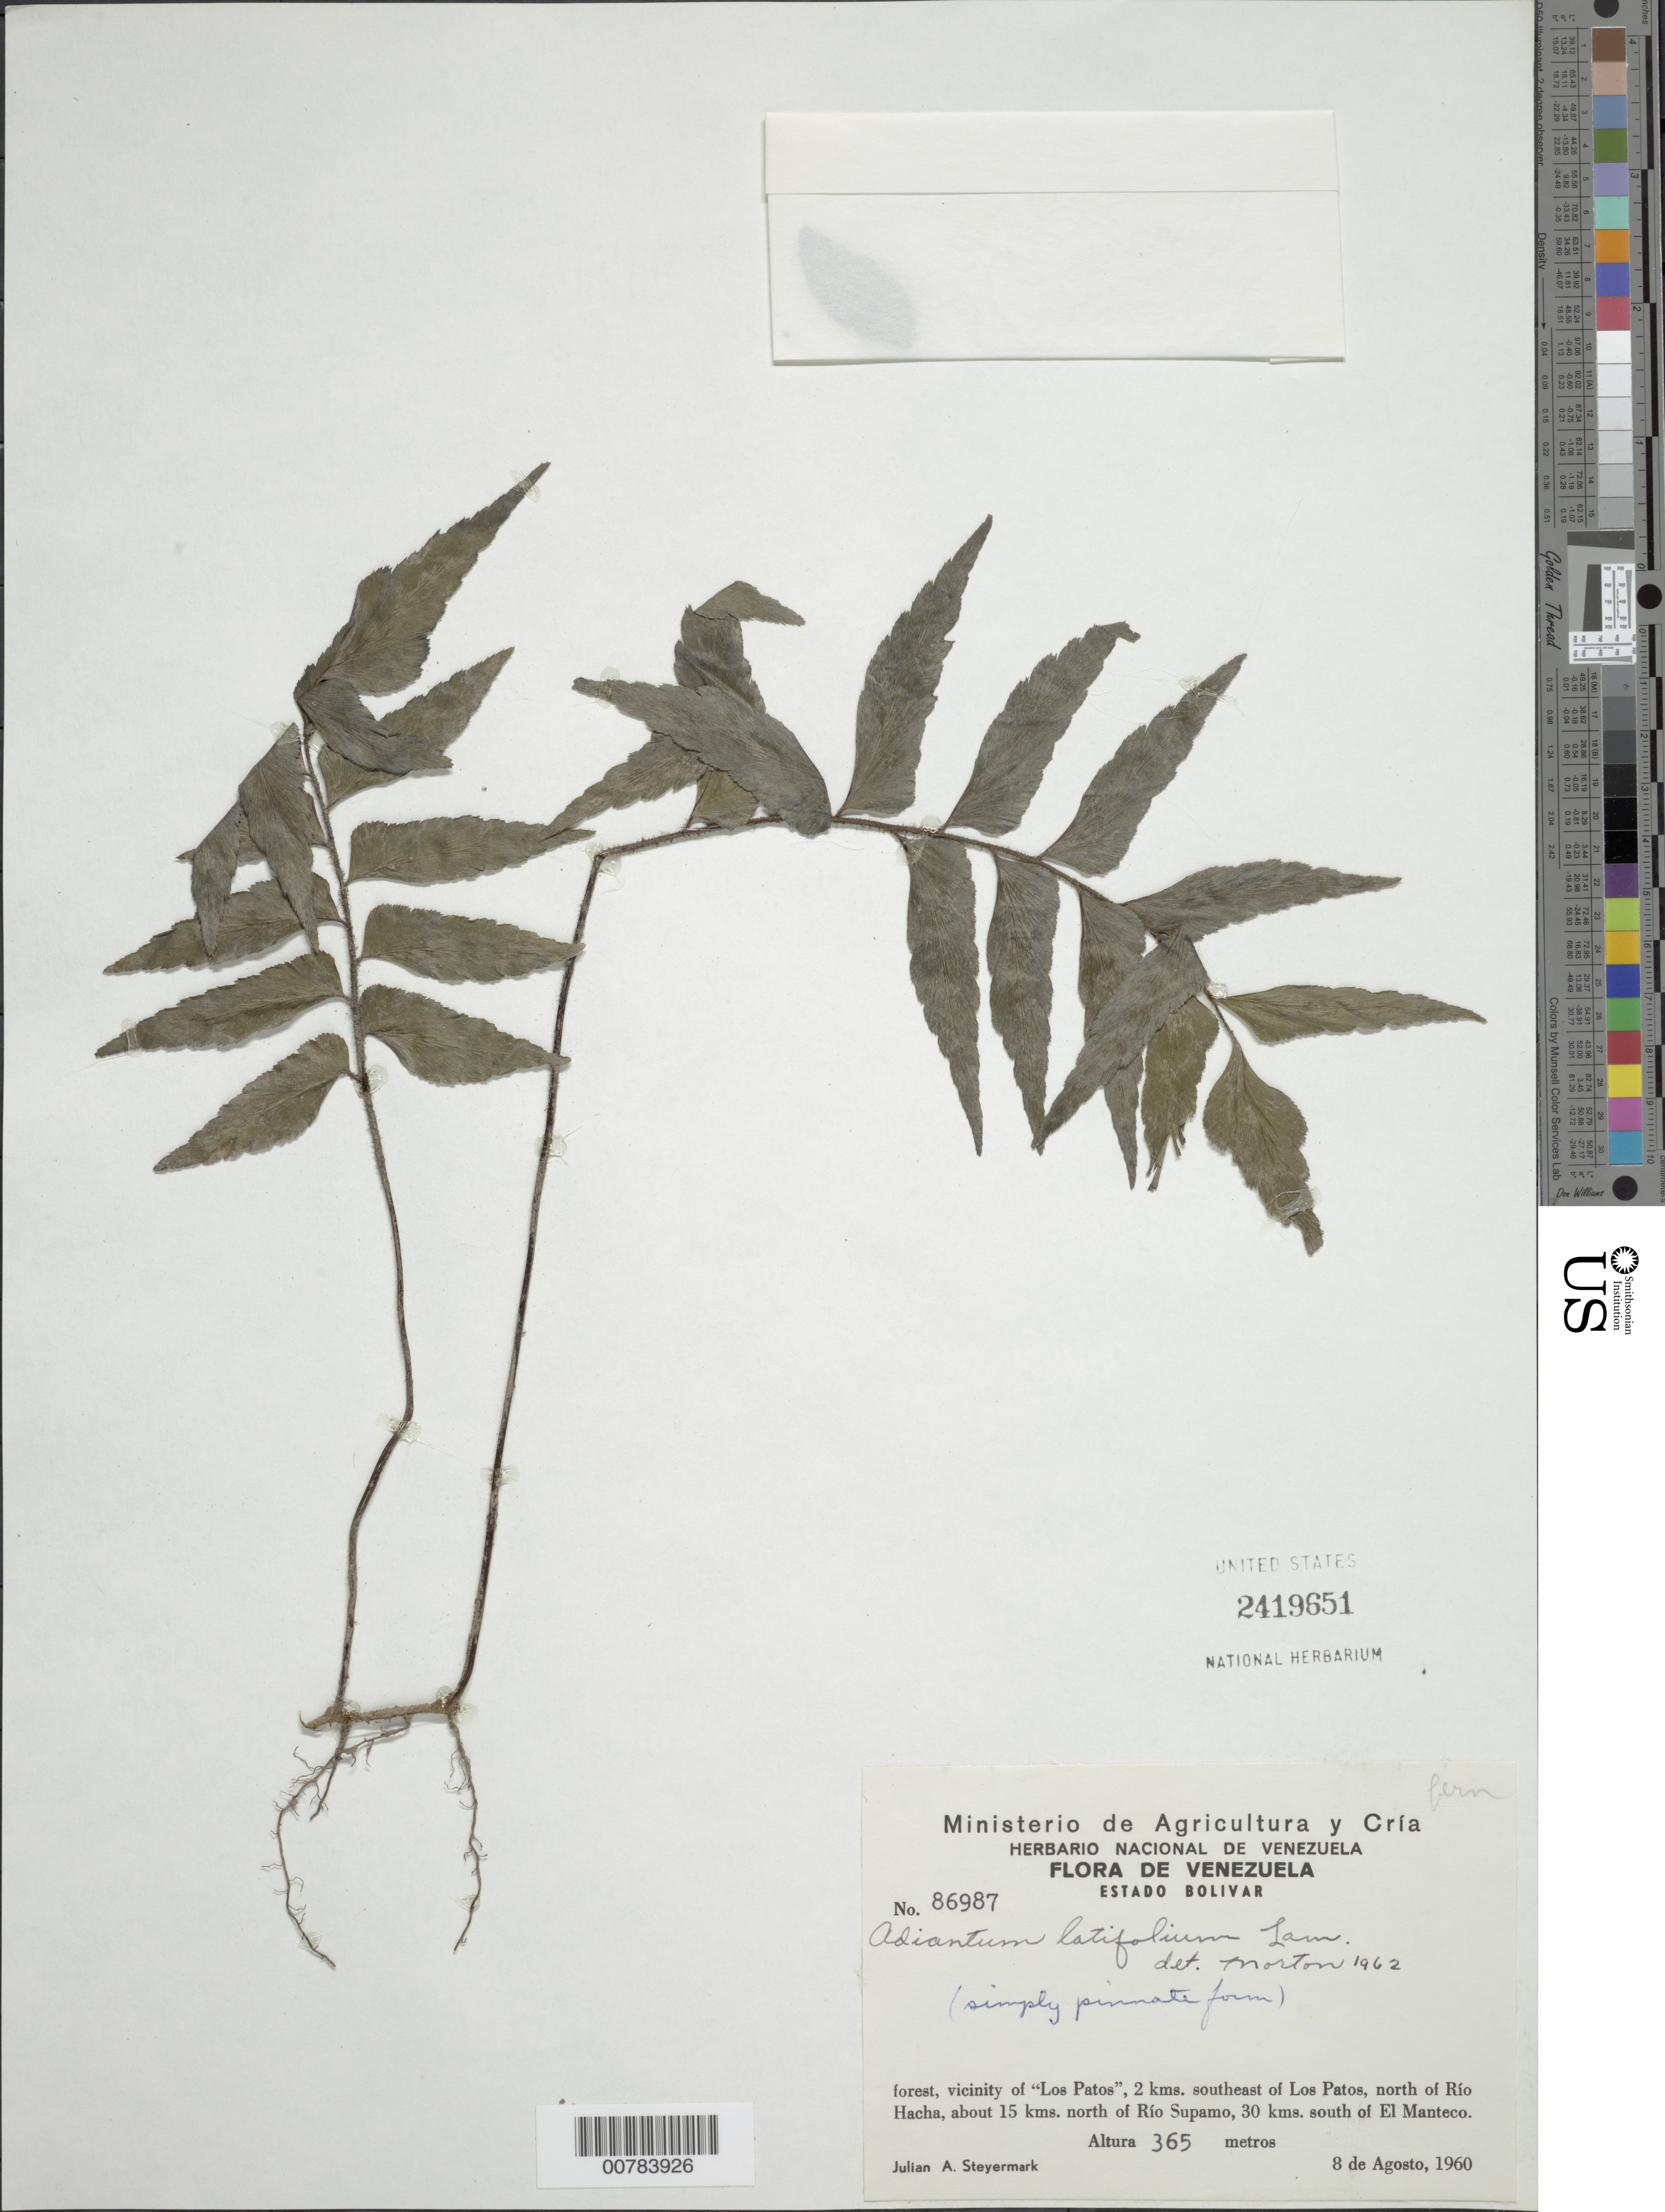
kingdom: Plantae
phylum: Tracheophyta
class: Polypodiopsida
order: Polypodiales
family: Pteridaceae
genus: Adiantum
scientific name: Adiantum latifolium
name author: Lam.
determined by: Mortor, --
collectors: J. Steyermark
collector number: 86987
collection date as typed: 8-Aug-60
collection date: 1960-08-08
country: Venezuela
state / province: Bolívar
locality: Los Patos, 2 km SE of; 15 km N of Río Hacha; 22 km N of Río Supamo; 30 km S of El Manteco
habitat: Forest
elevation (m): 366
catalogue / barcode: US 2419651